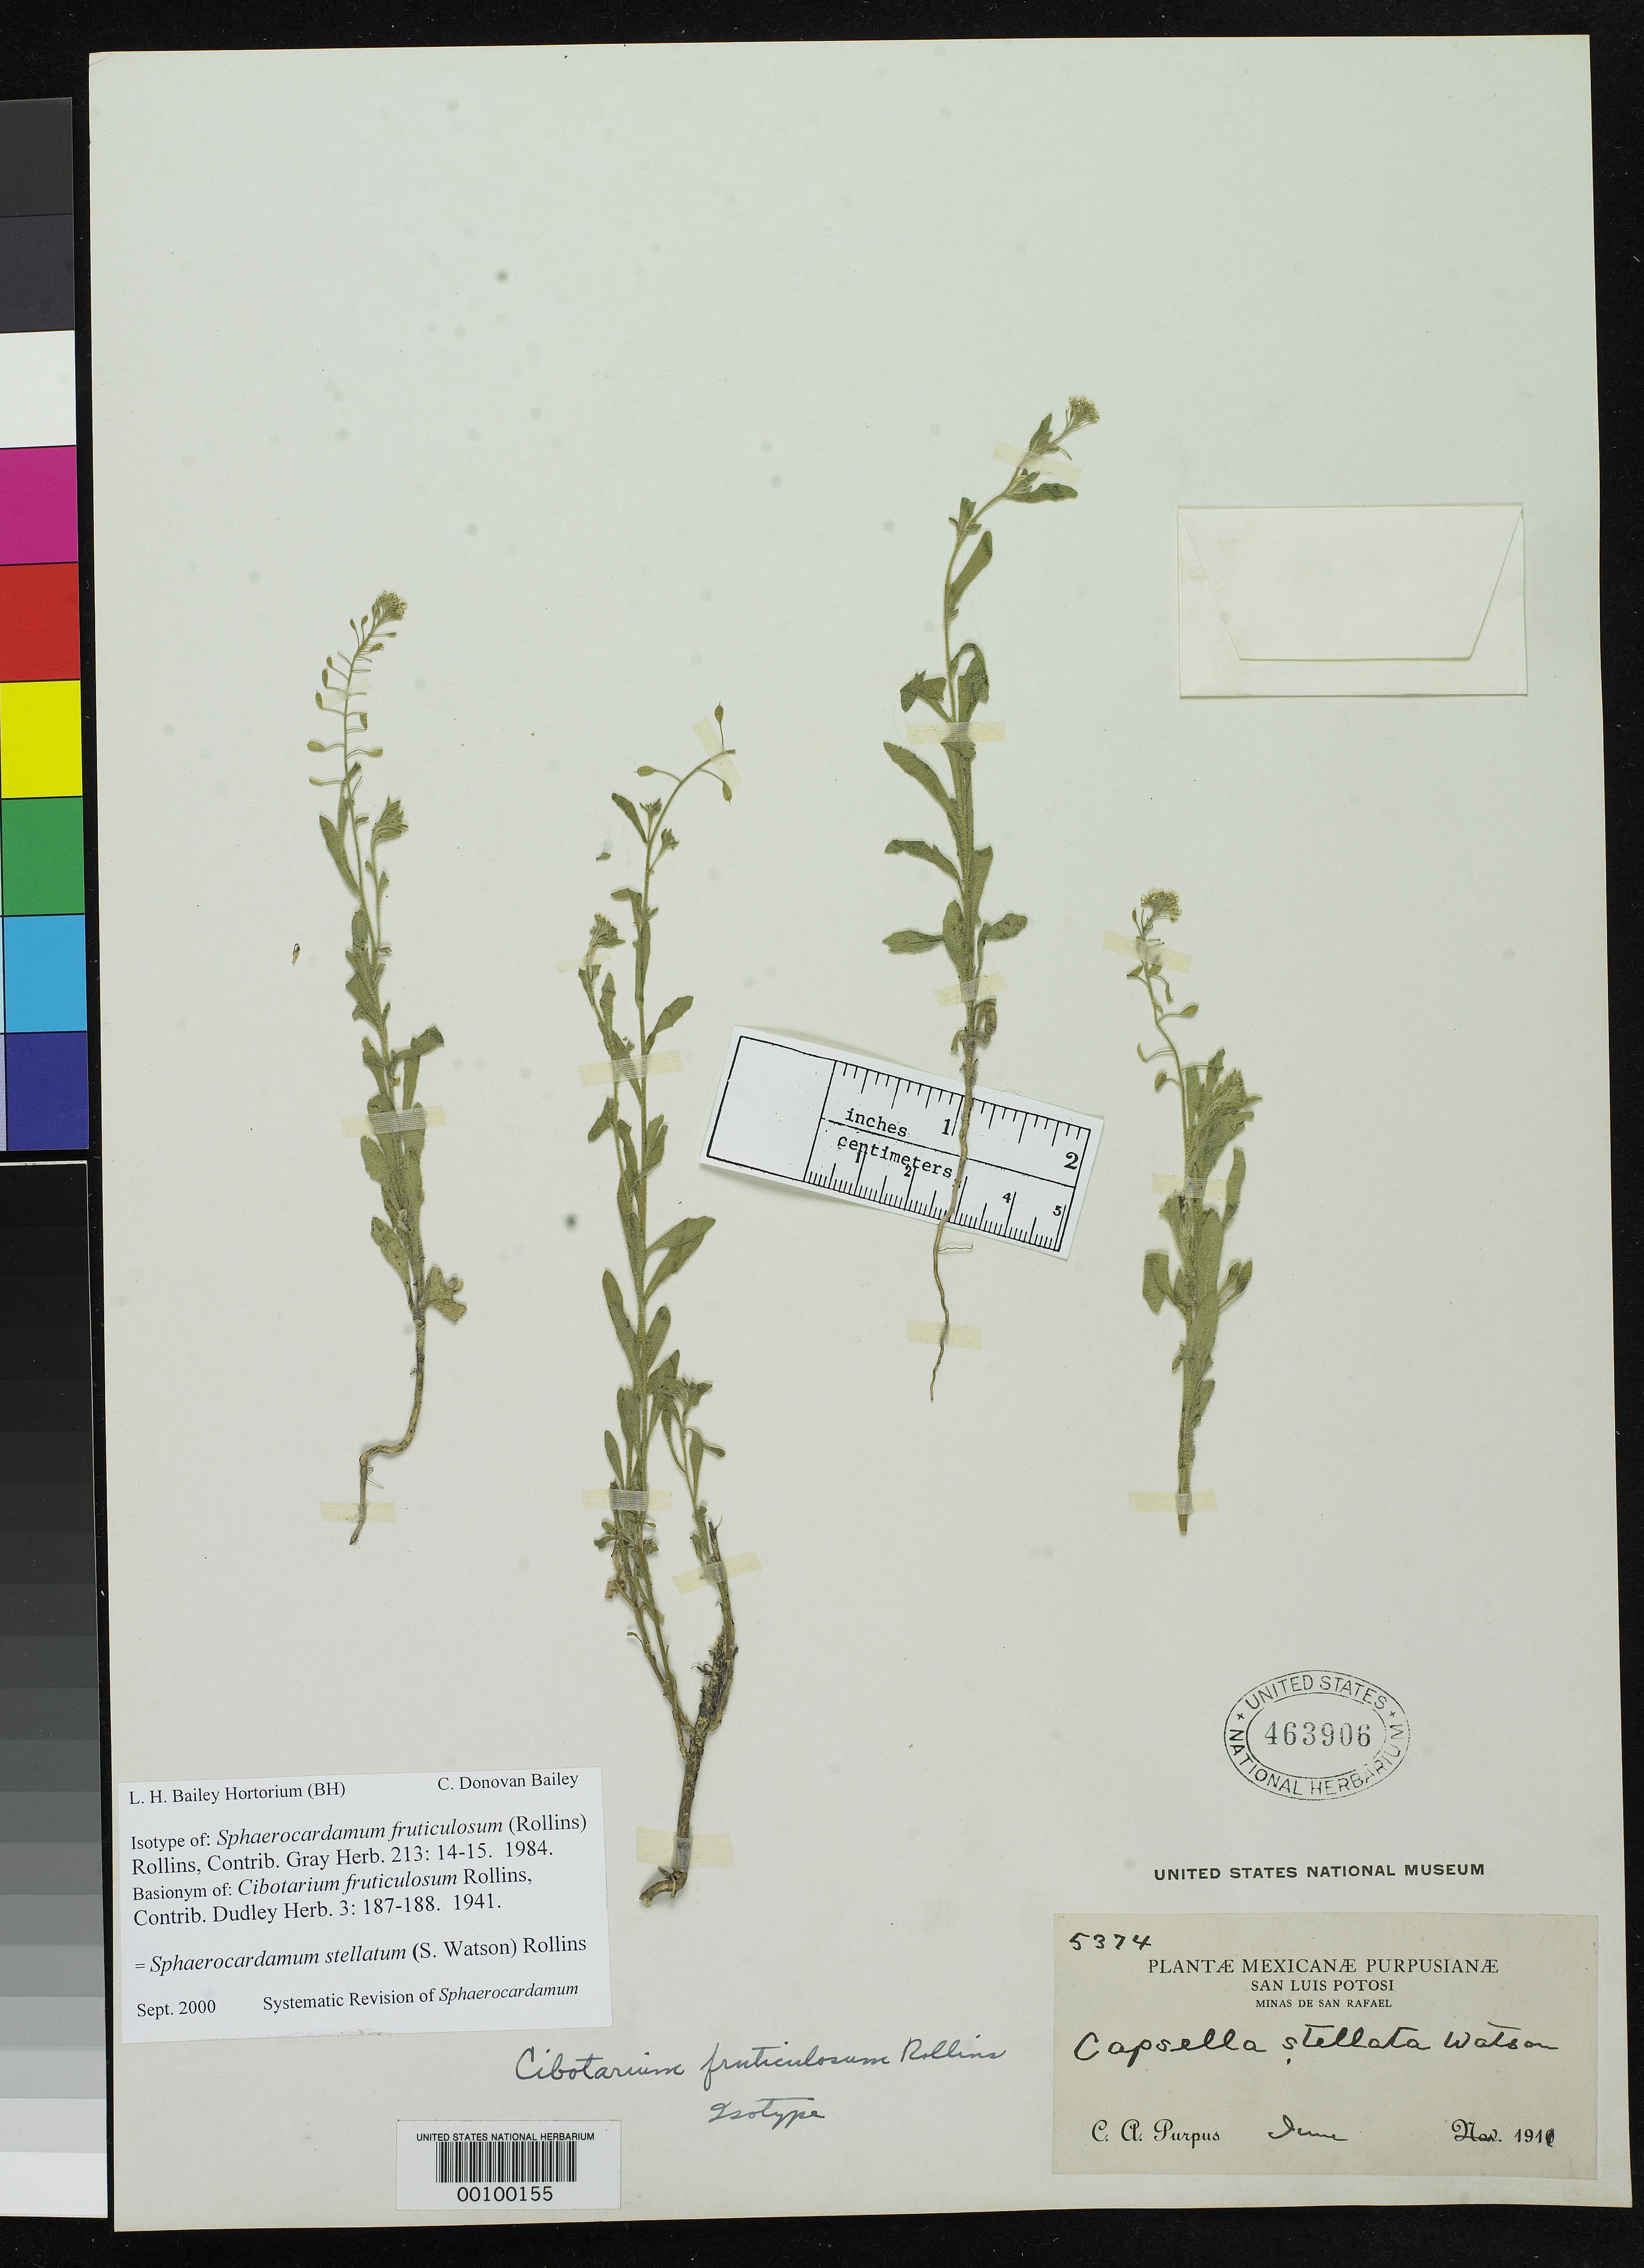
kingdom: Plantae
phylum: Tracheophyta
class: Magnoliopsida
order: Brassicales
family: Brassicaceae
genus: Cibotarium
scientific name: Cibotarium fruticulosum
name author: Rollins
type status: Isotype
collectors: C. A. Purpus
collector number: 5374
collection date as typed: Jun 1911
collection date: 1911-06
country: Mexico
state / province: San Luis Potosi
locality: Minas de San Rafael.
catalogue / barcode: US 463906